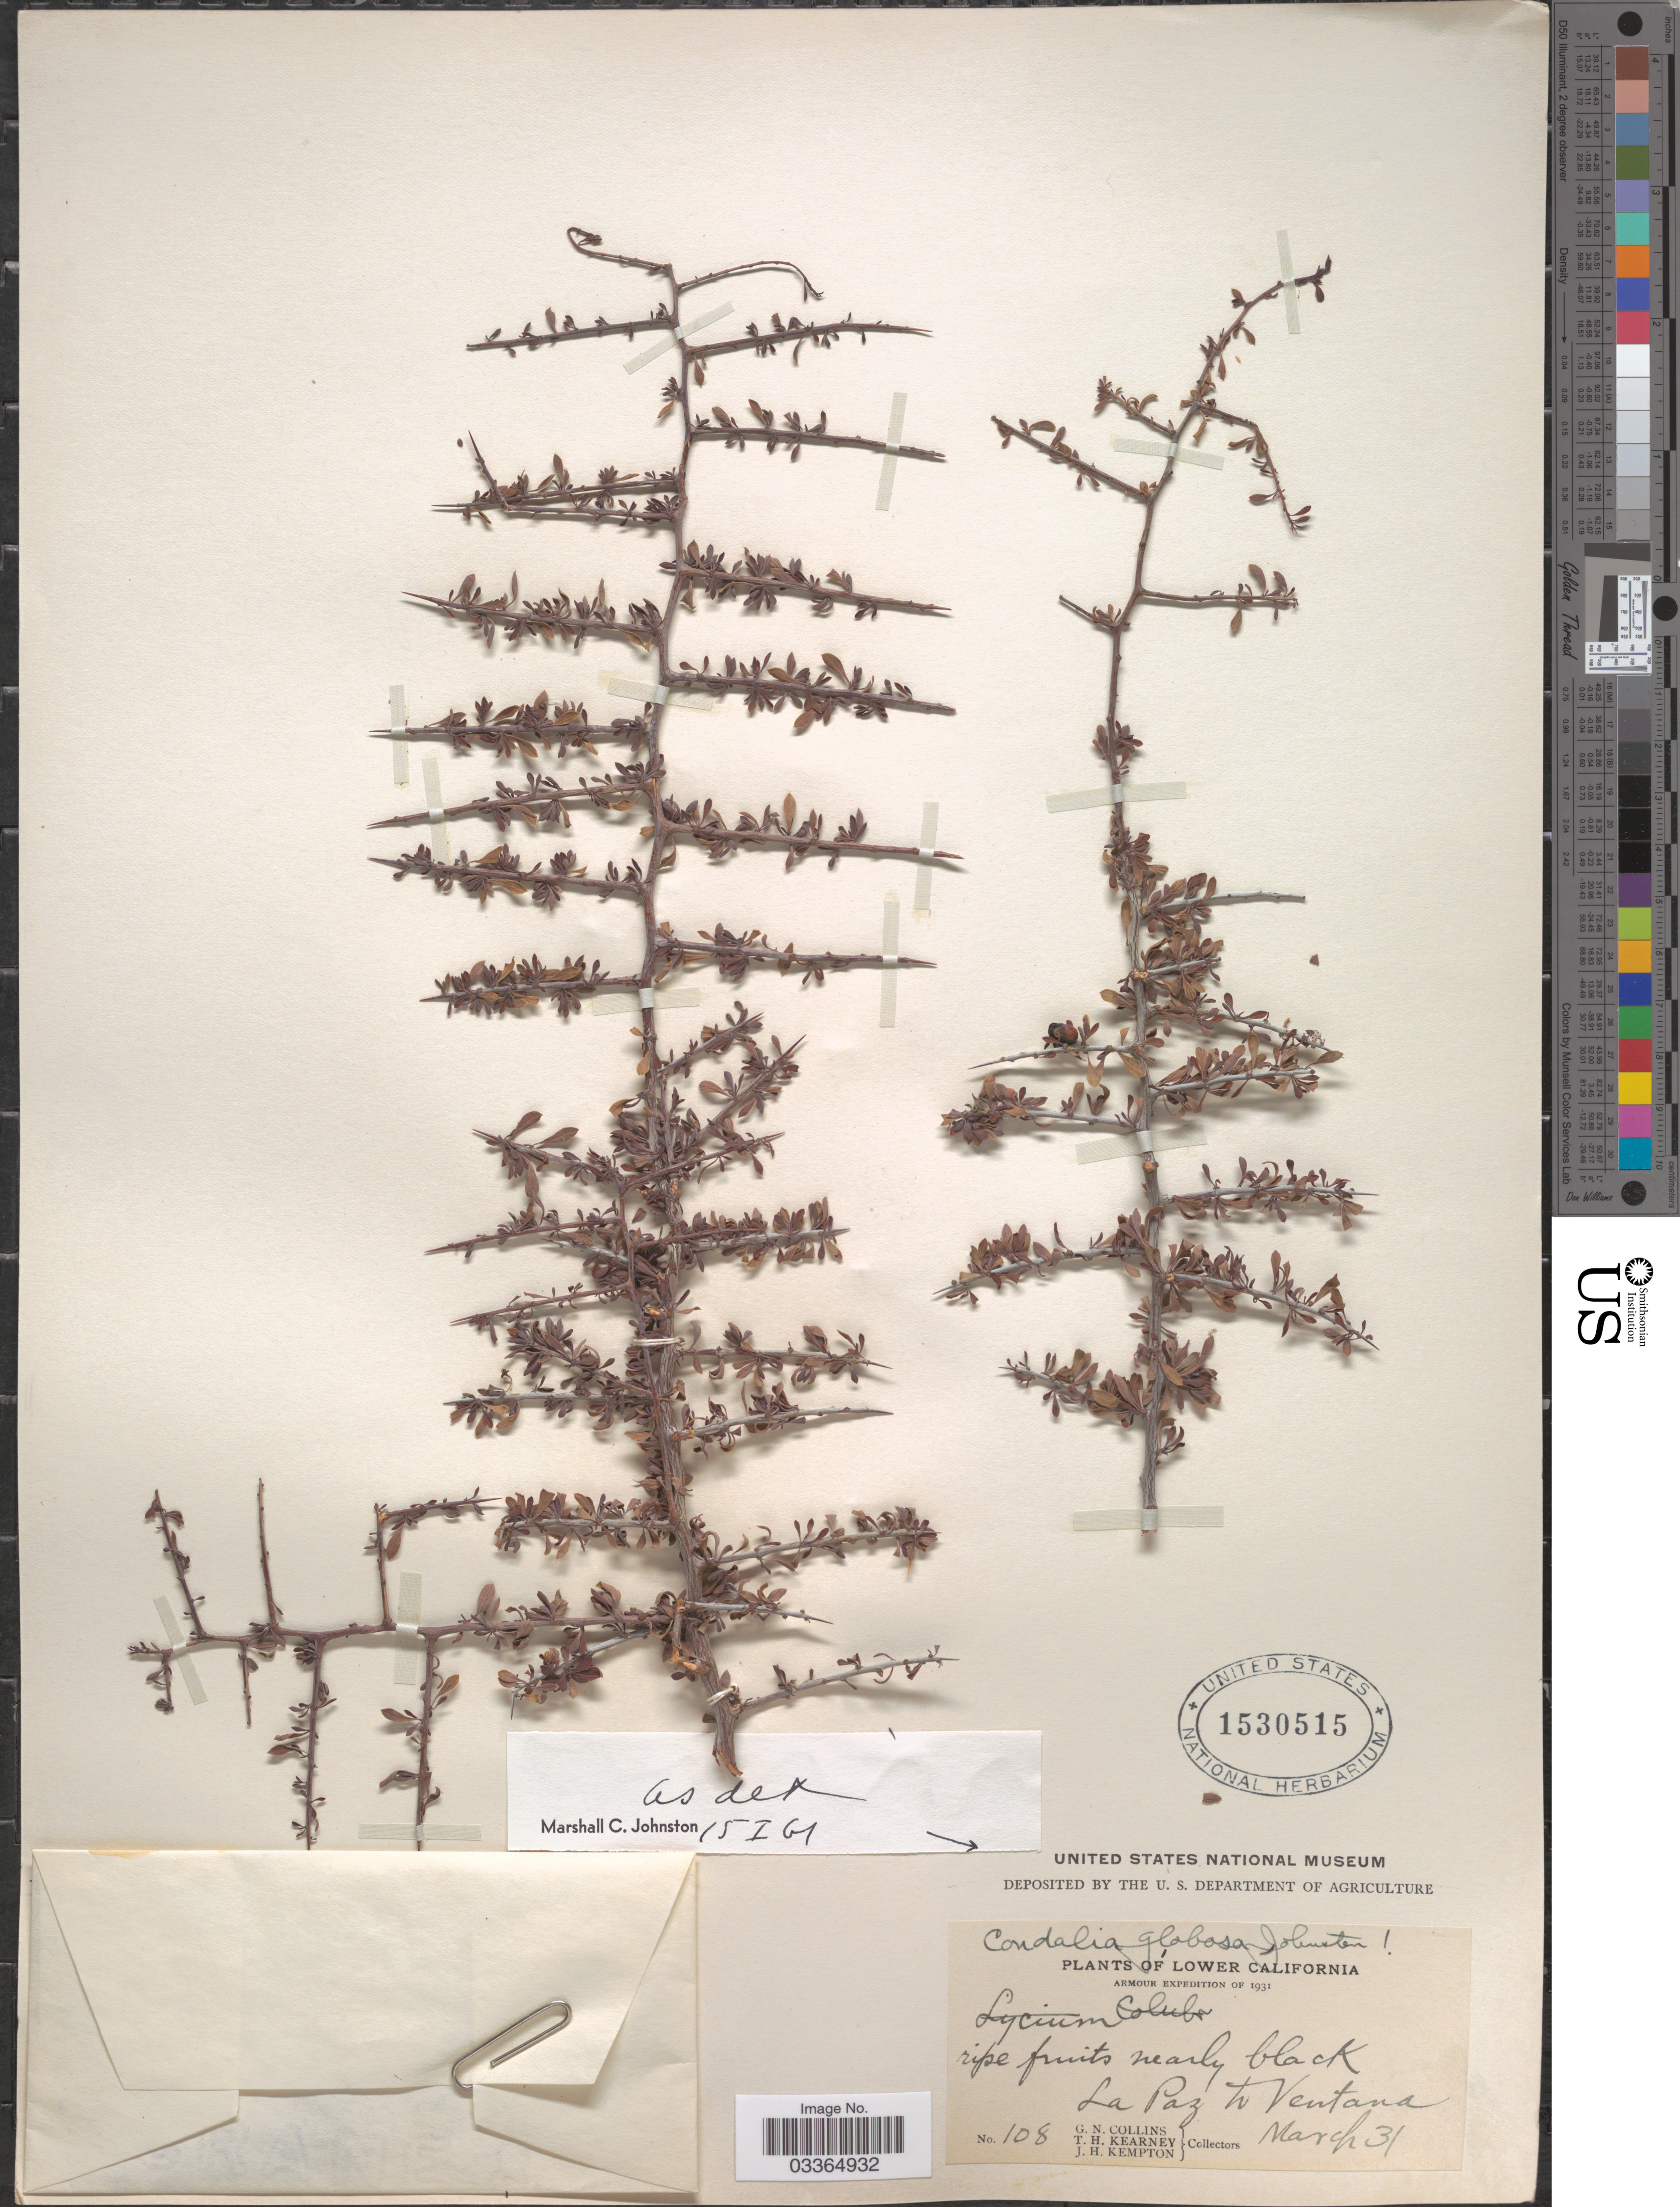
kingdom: Plantae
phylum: Tracheophyta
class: Magnoliopsida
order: Rosales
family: Rhamnaceae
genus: Condalia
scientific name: Condalia globosa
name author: I.M. Johnst.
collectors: G. Collins, T. H. Kearney & J. H. Kempton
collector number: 108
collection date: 1931-03-31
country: Mexico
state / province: Baja California Sur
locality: Lower California, La Paz to Ventana.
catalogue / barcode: US 1530515